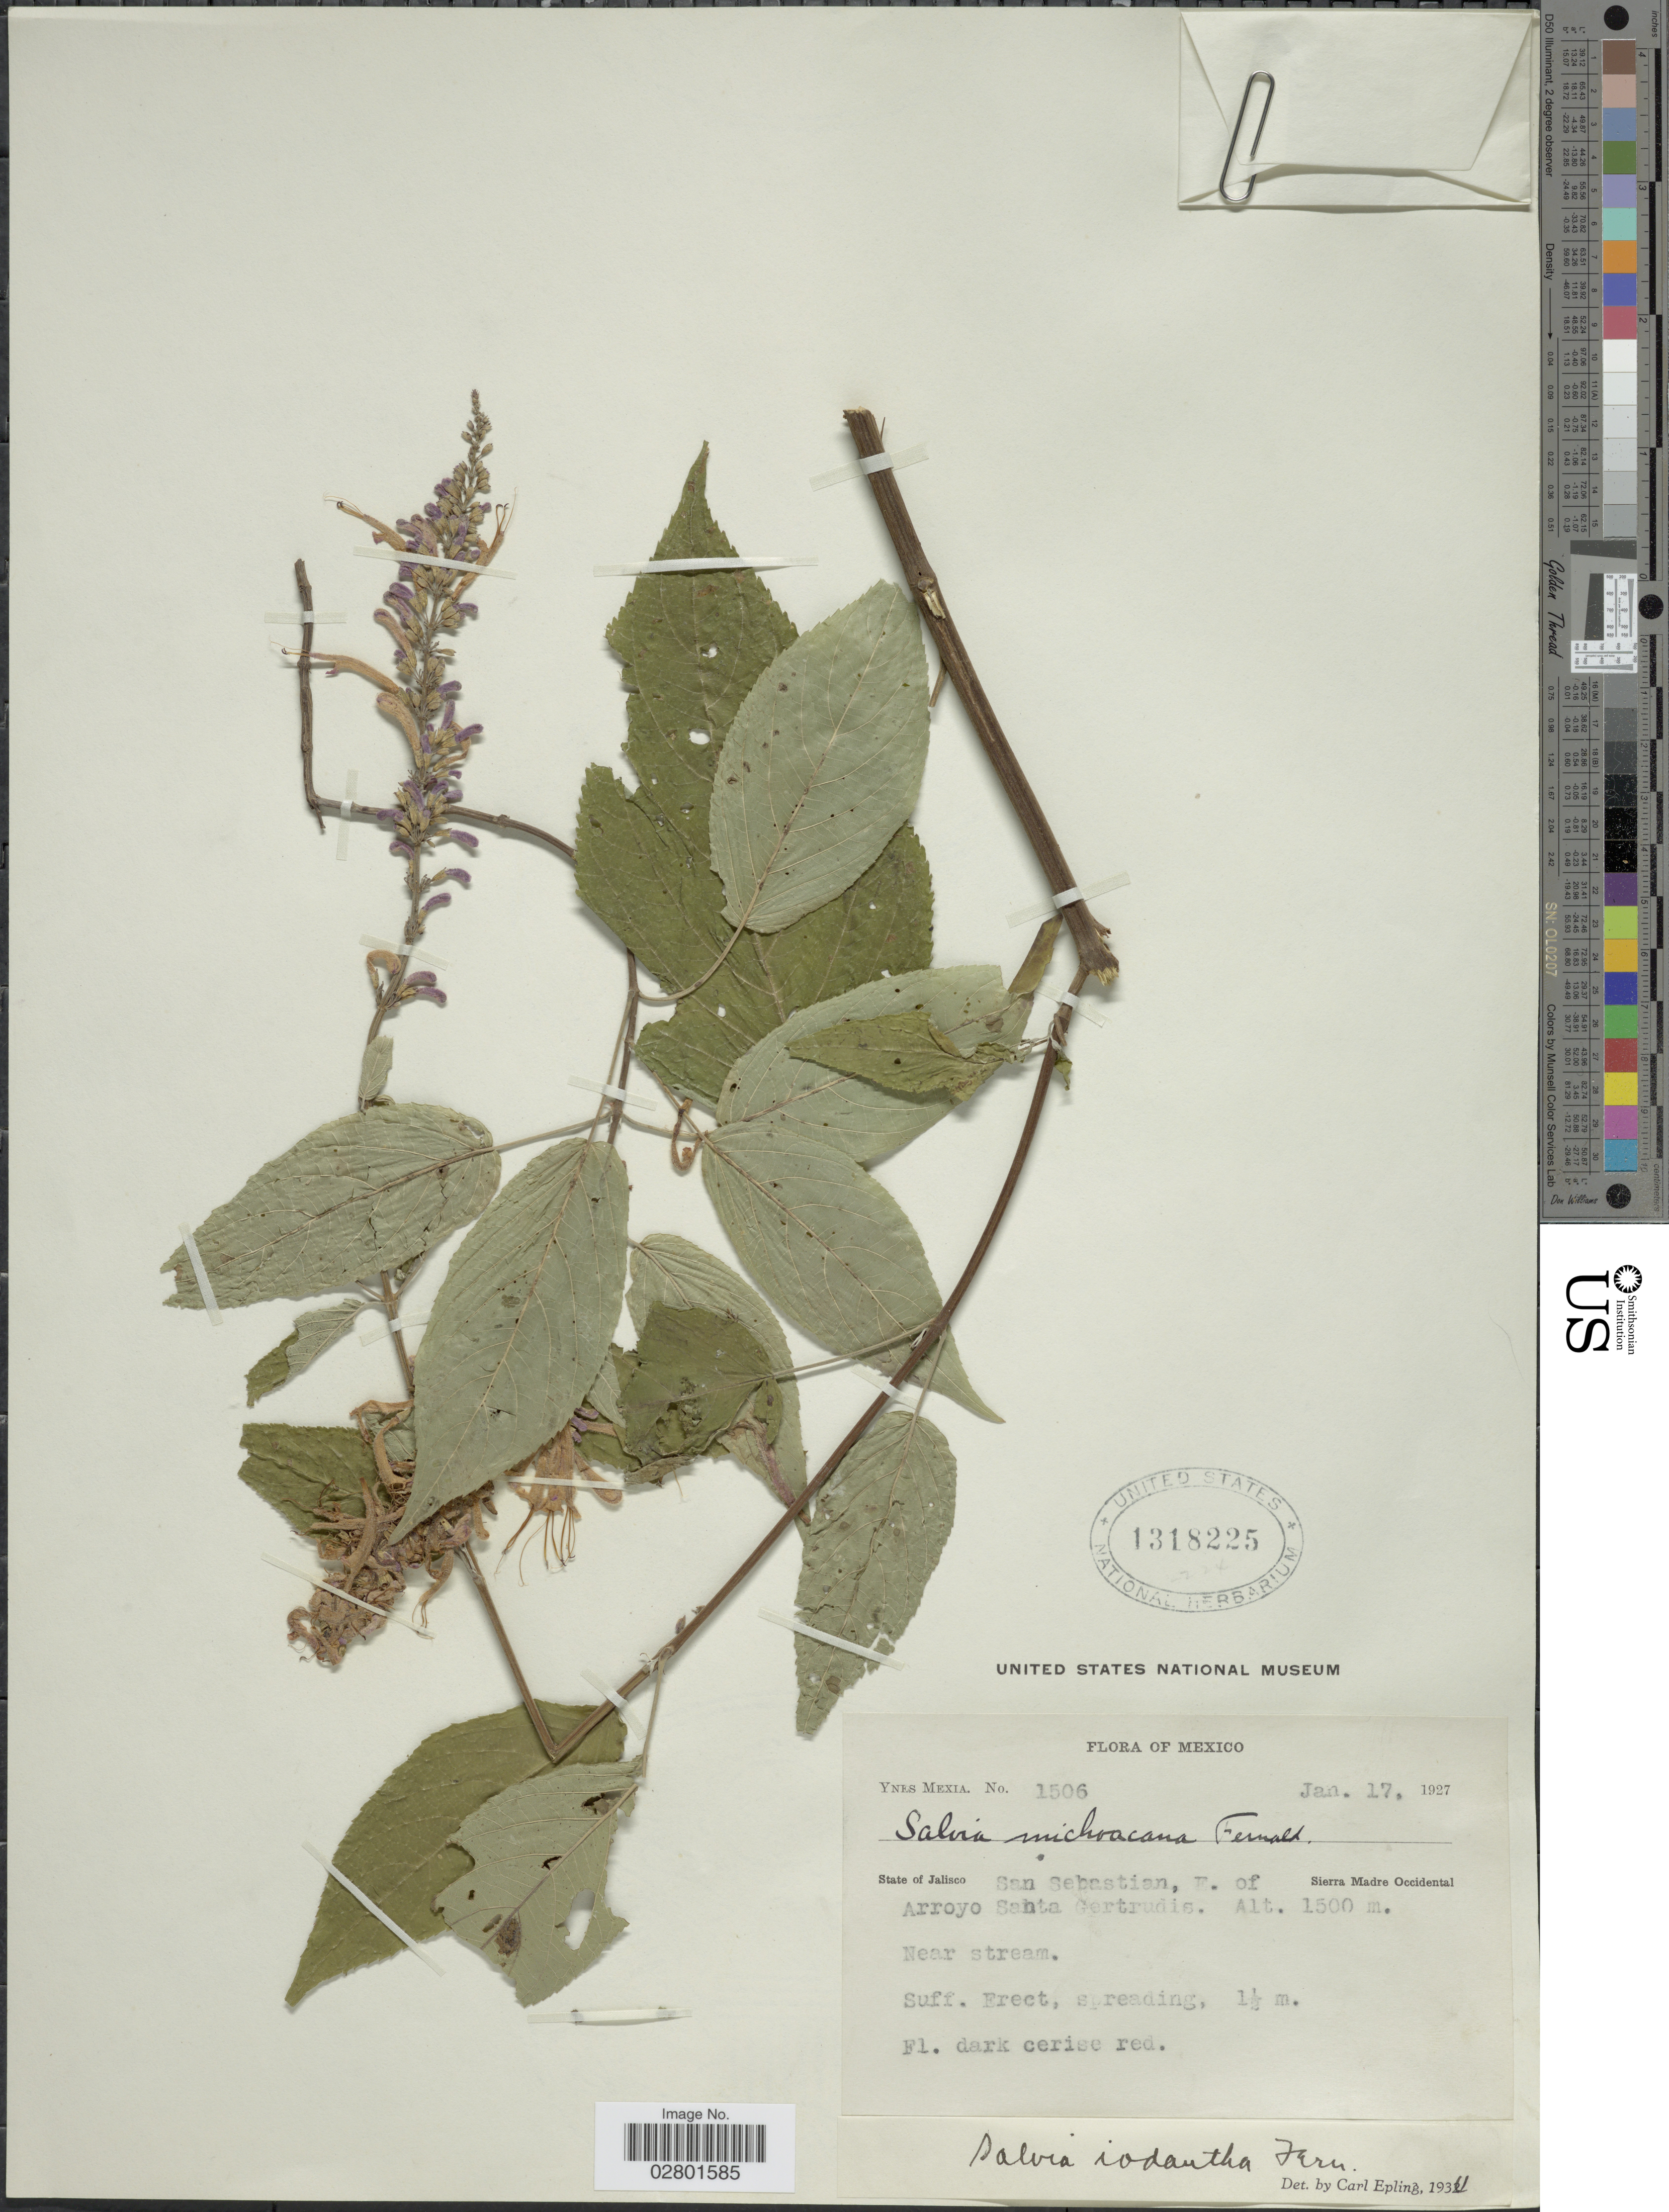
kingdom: Plantae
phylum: Tracheophyta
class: Magnoliopsida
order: Lamiales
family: Lamiaceae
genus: Salvia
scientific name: Salvia iodantha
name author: Fernald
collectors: Y. Mexia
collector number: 1506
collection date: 1927-01-17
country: Mexico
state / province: Jalisco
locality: San Sebastian, E. of Sierra Madre Occidental, Arroyo Santa Gertrudis.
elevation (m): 1500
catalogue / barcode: US 1318225